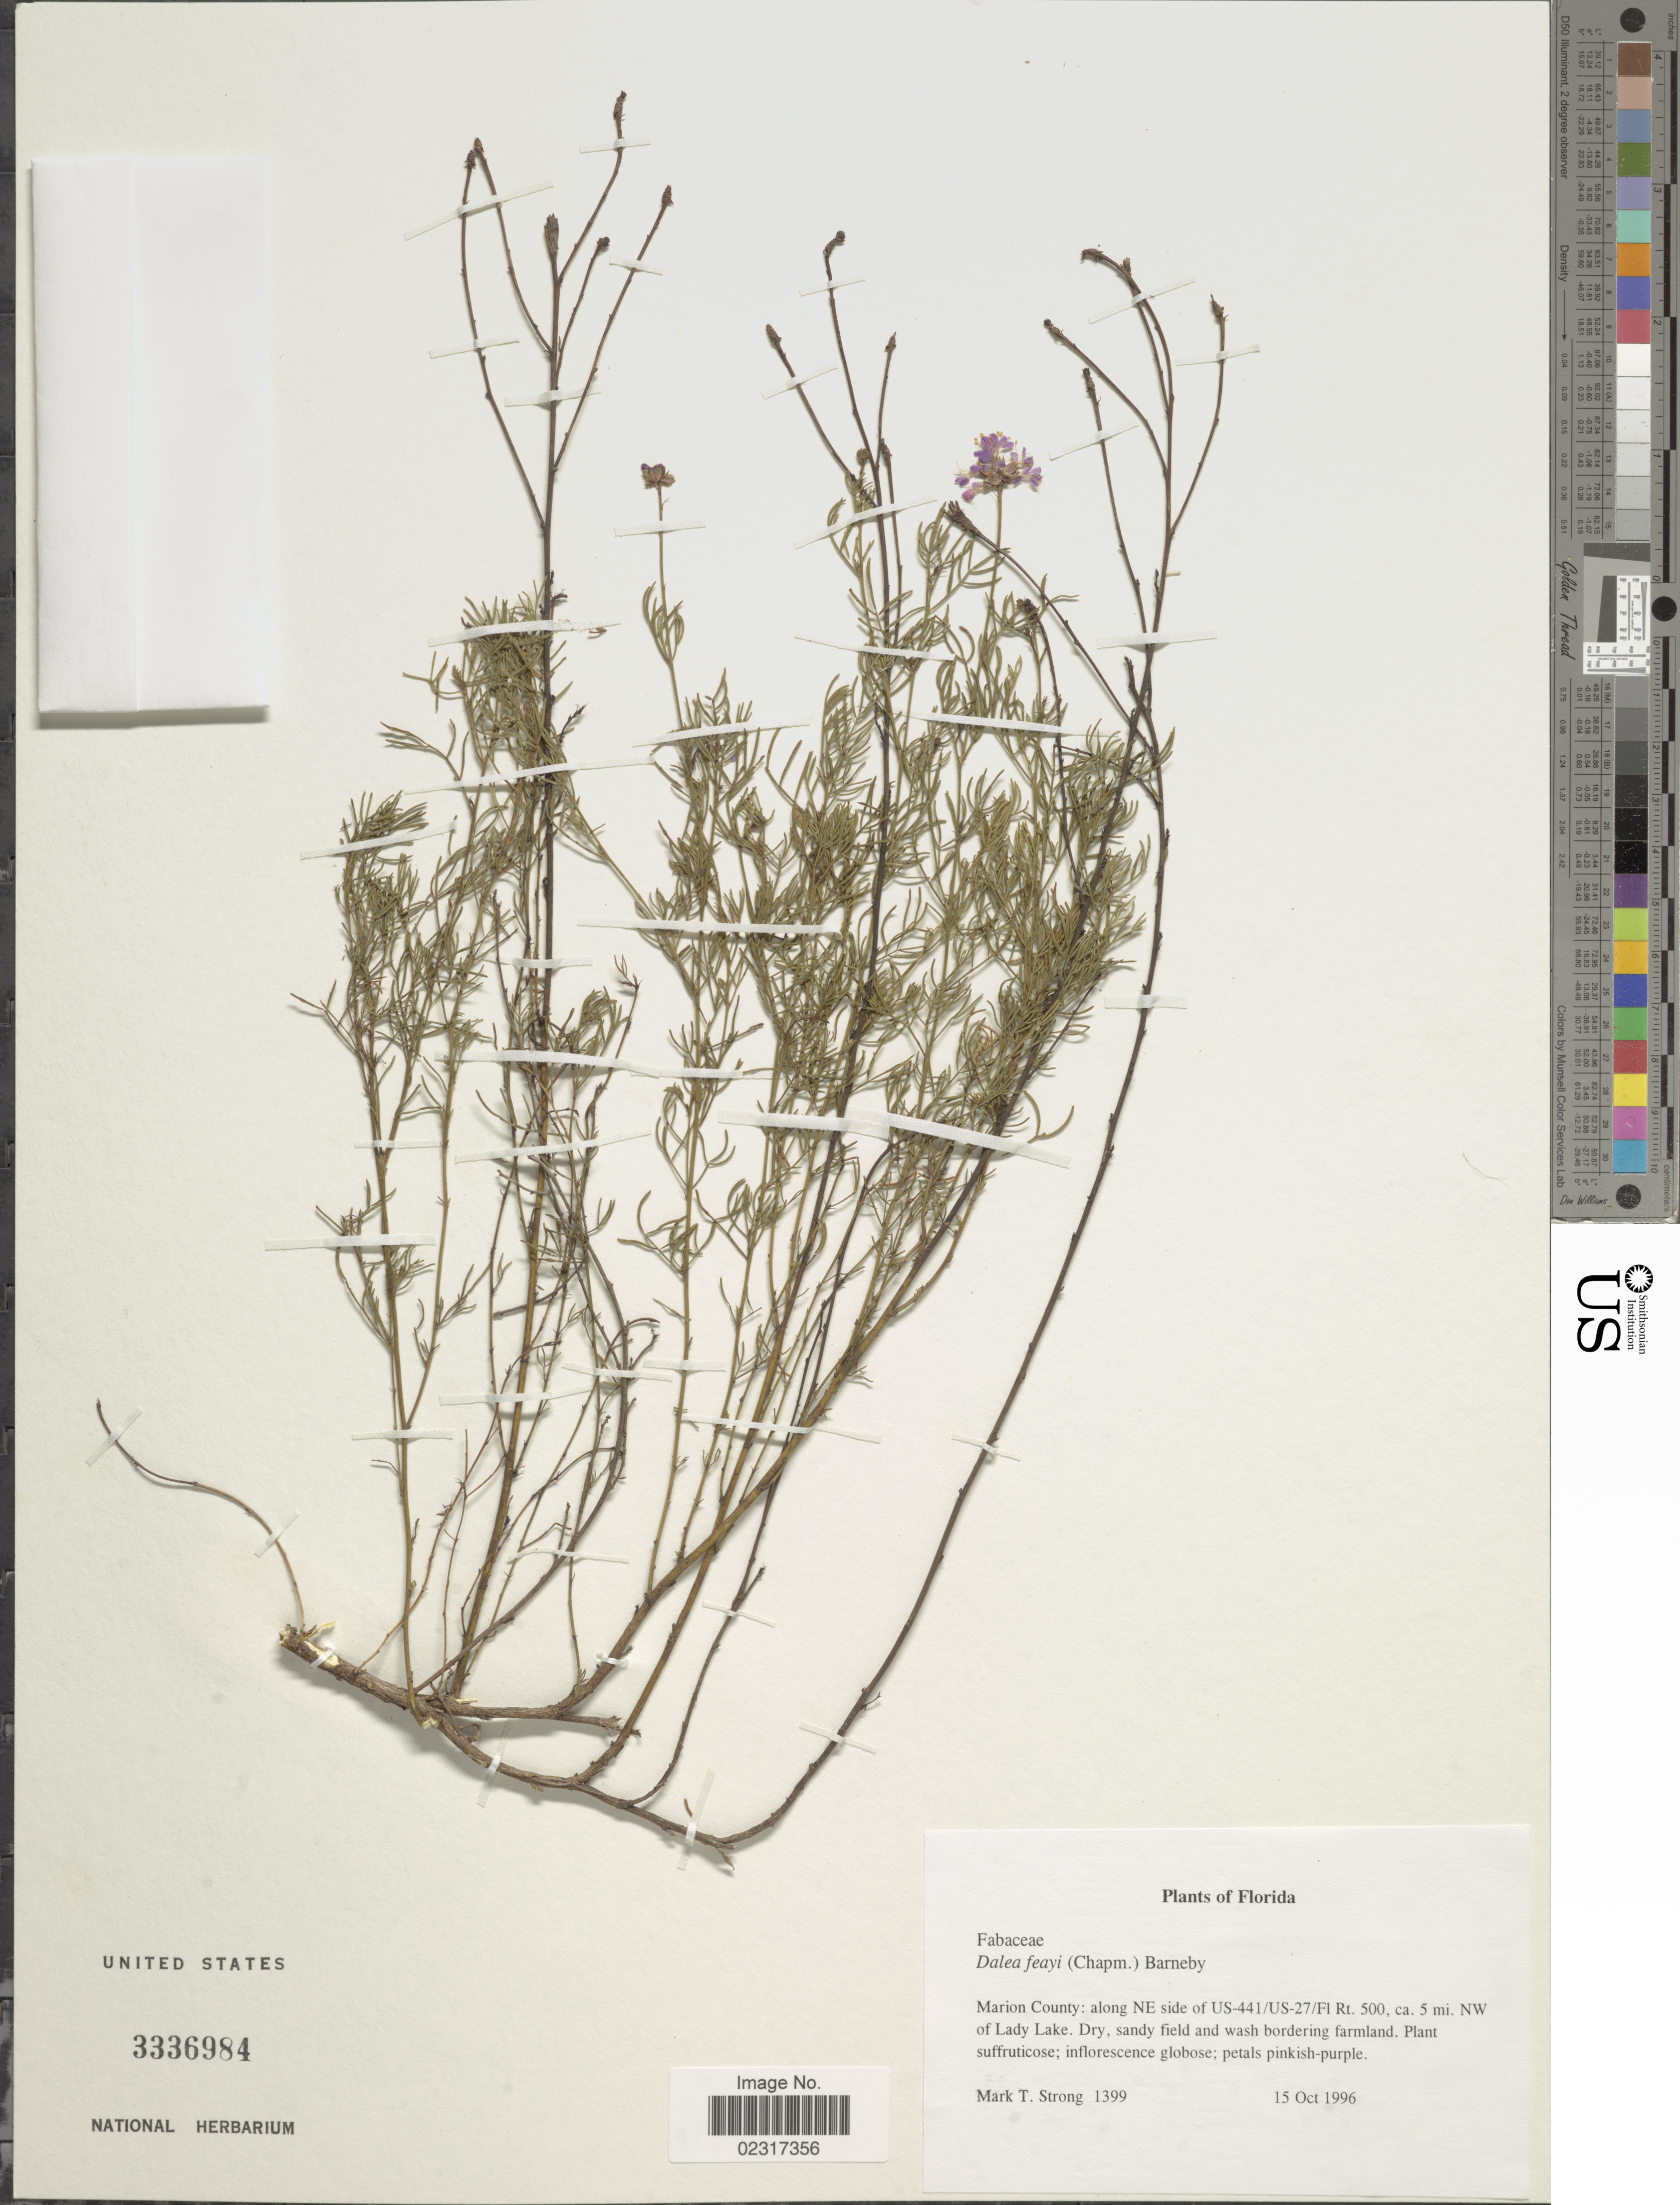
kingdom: Plantae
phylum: Tracheophyta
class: Magnoliopsida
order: Fabales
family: Fabaceae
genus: Dalea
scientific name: Dalea feayi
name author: (Chapm.) Barneby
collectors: M. T. Strong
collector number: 1399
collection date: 1996-10-15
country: United States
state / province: Florida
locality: Marion County: along NE side of US-441/ US-27/Fl Rt. 500, ca. 5 mi. NW of Lady Lake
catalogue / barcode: US 3336984